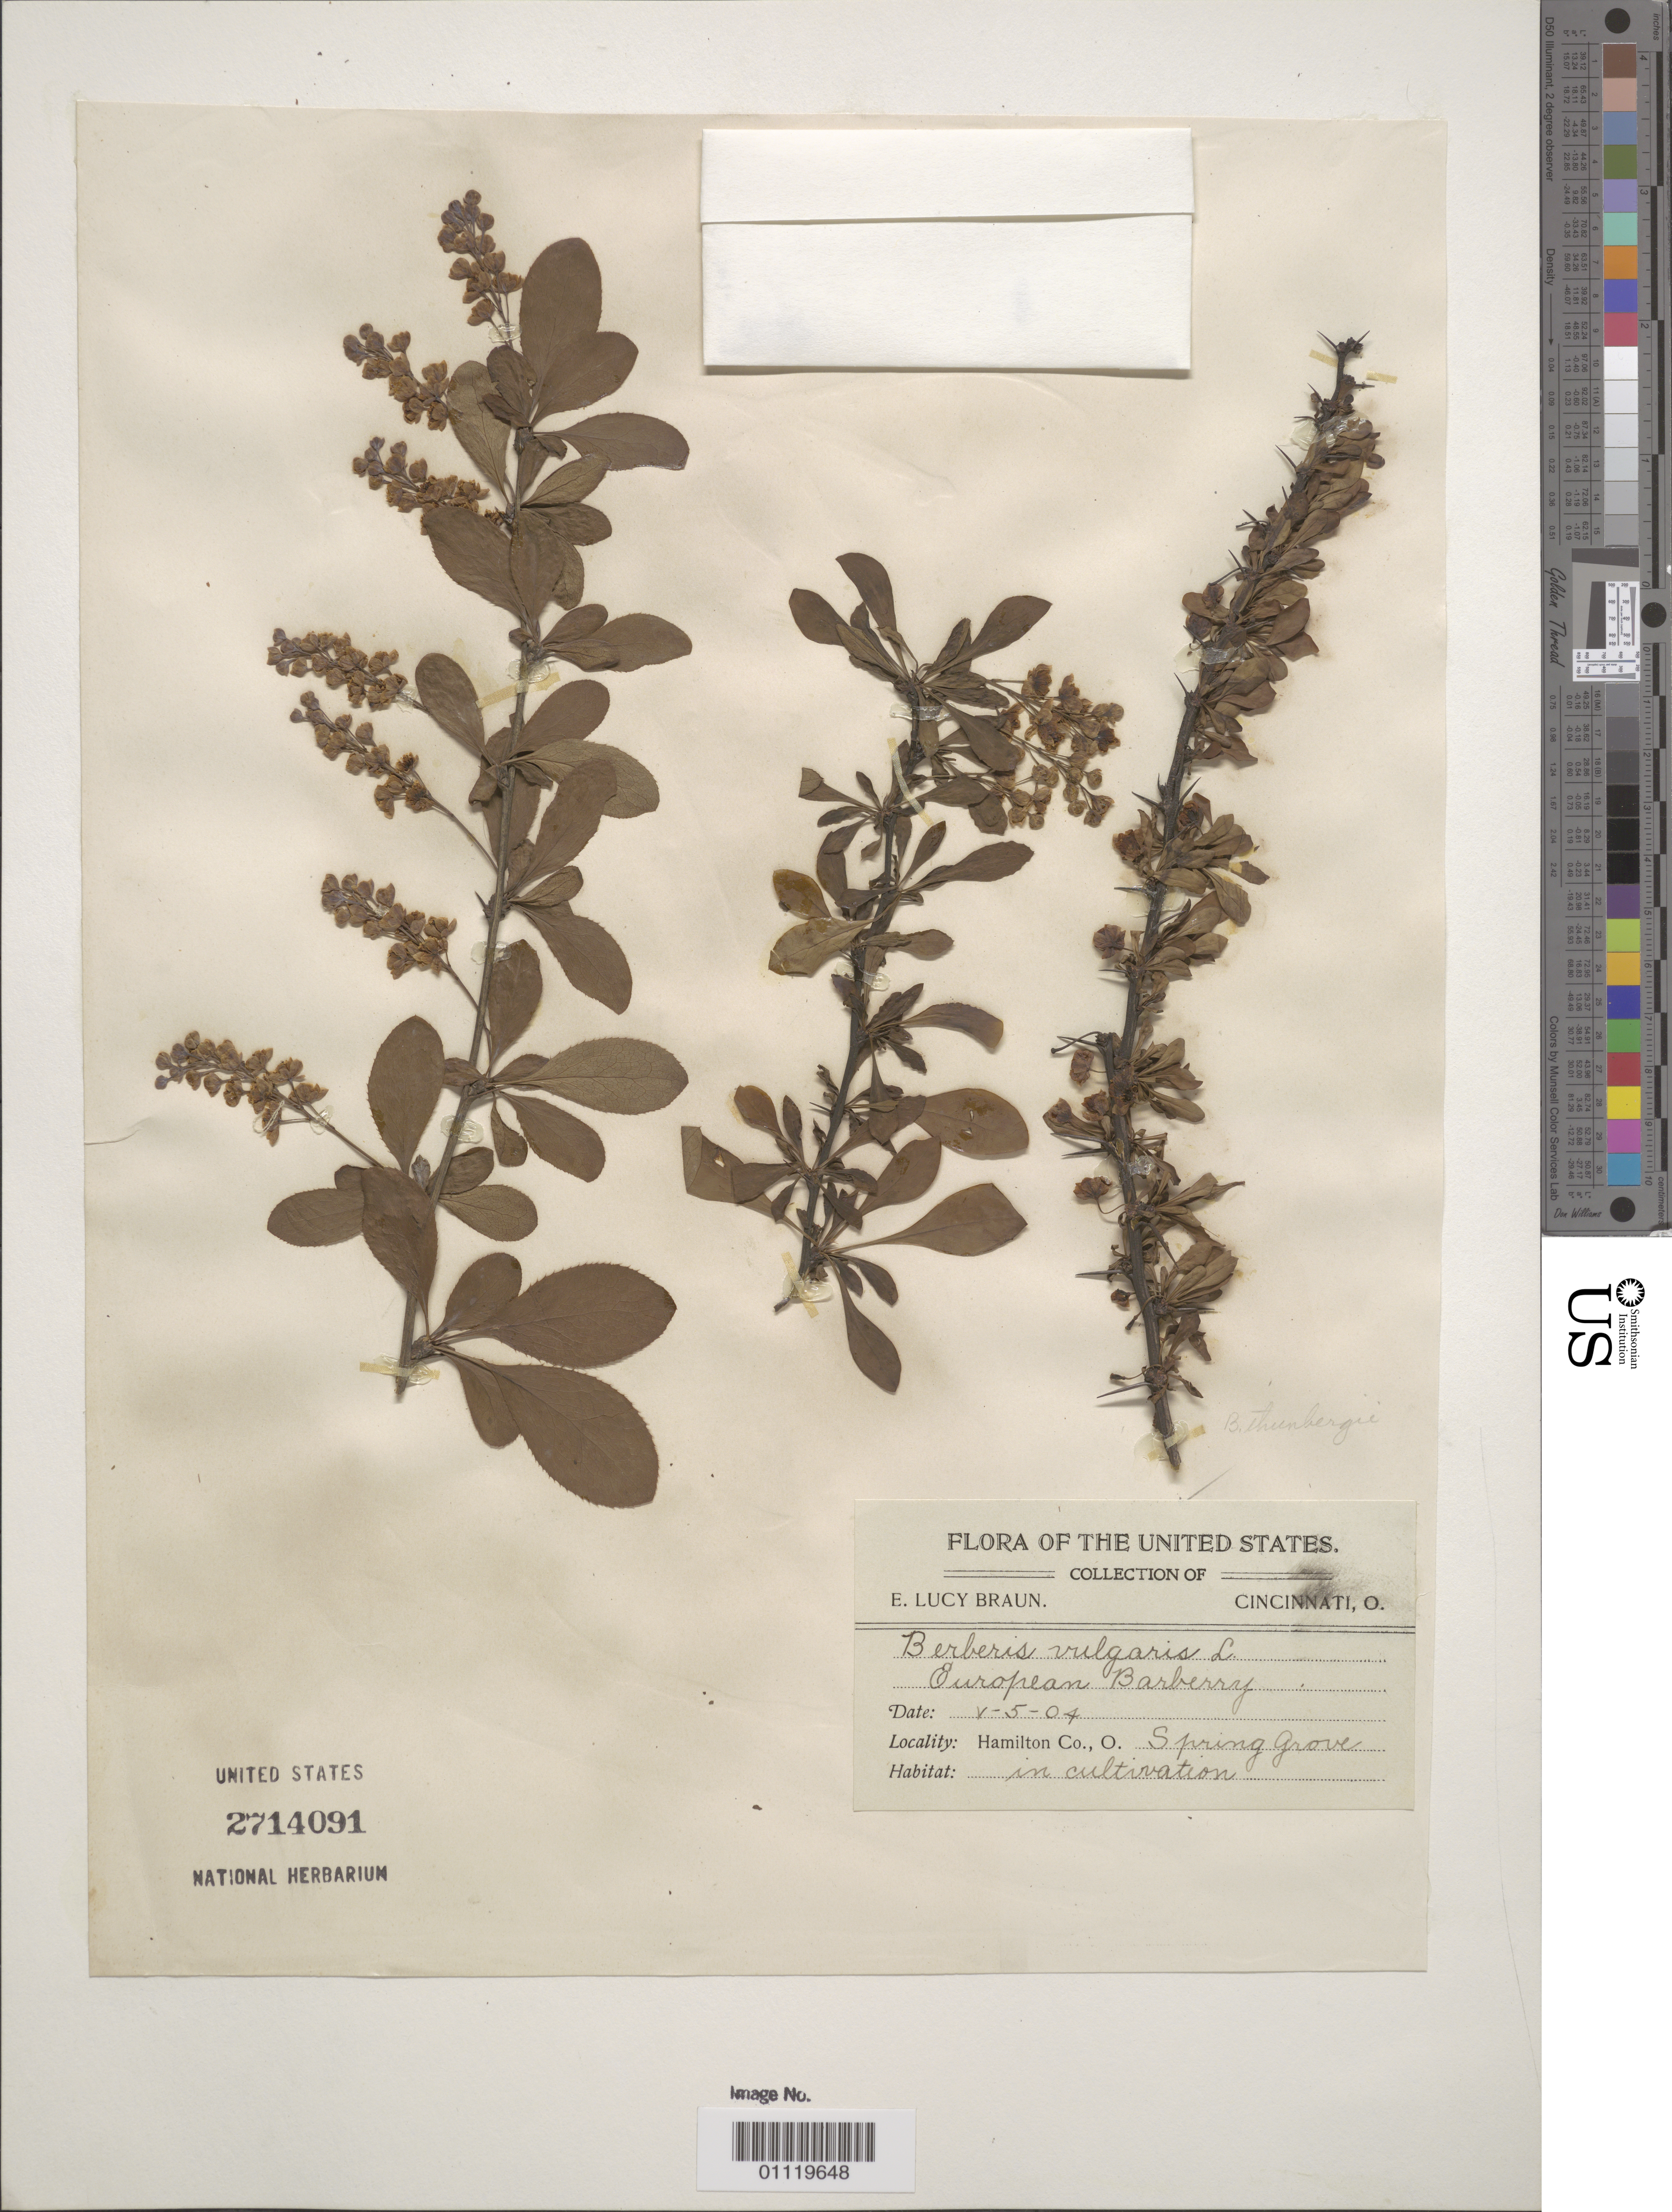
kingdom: Plantae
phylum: Tracheophyta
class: Magnoliopsida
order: Ranunculales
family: Berberidaceae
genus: Berberis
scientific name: Berberis vulgaris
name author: L.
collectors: E. L. Braun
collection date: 1904-05-05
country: United States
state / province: Ohio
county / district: Hamilton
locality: Spring Grove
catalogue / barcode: US 2714091